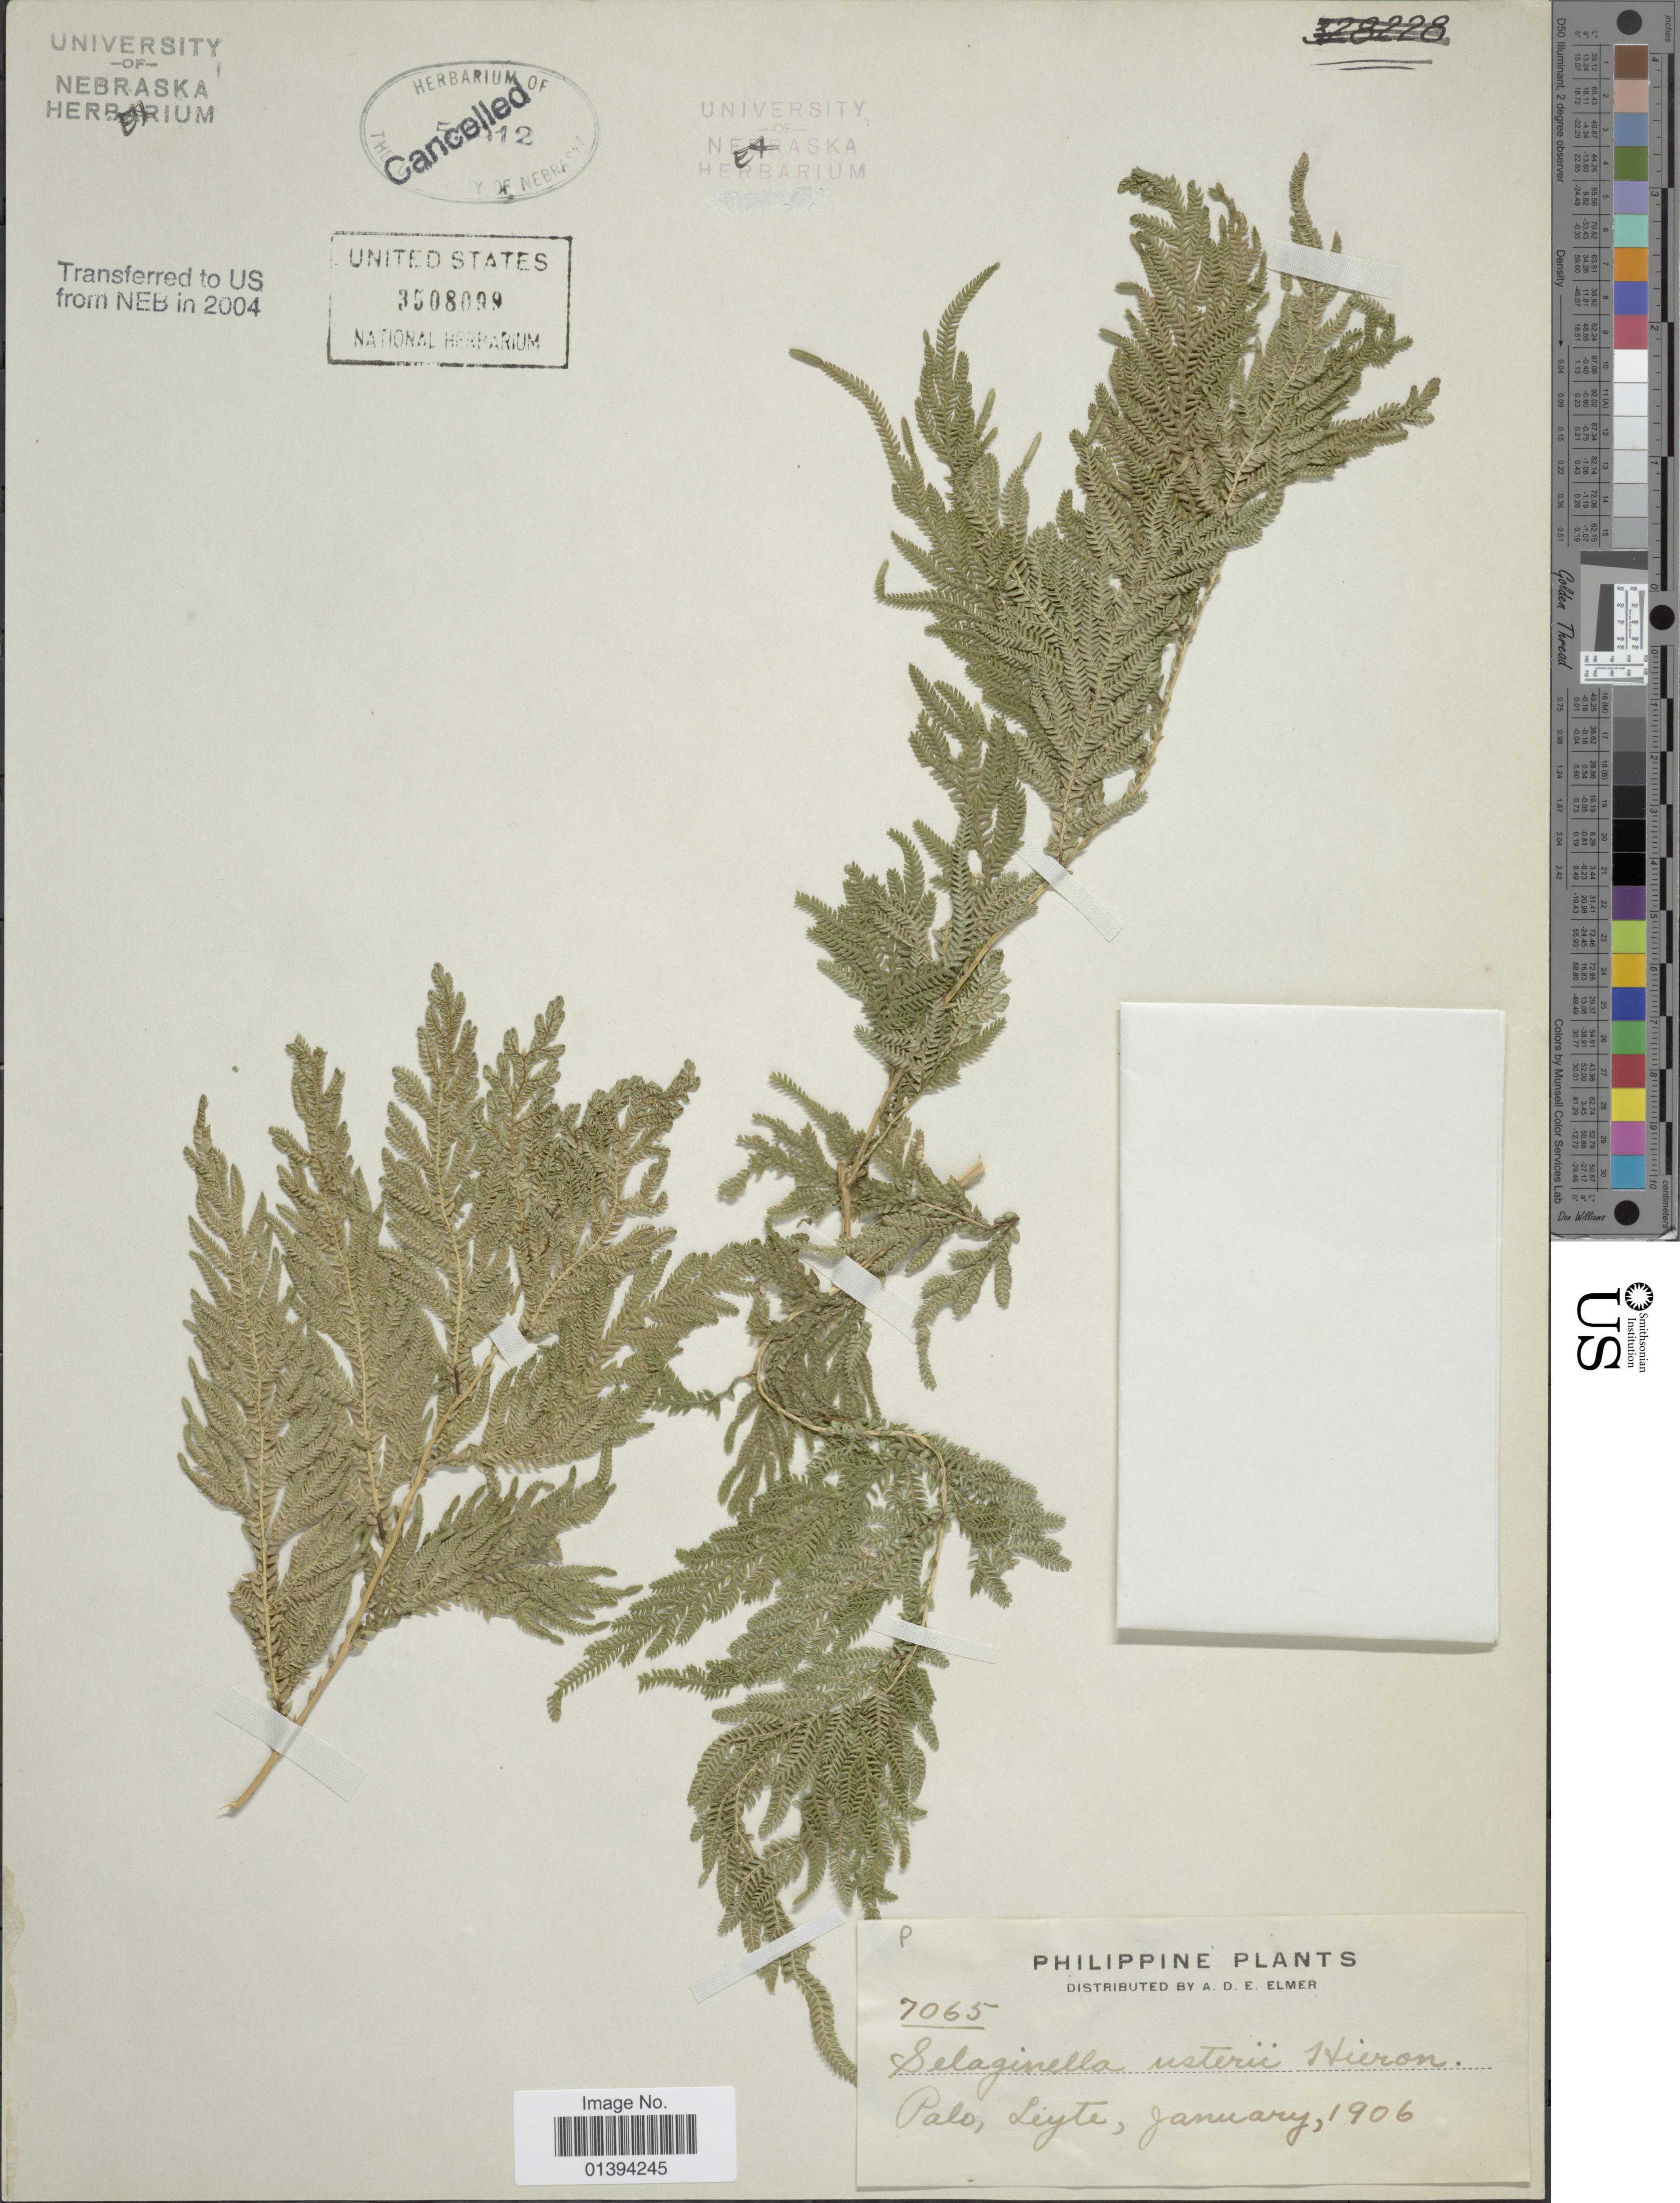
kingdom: Plantae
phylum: Tracheophyta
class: Lycopodiopsida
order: Selaginellales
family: Selaginellaceae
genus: Selaginella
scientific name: Selaginella usterii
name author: Hieron.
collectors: A. D. E. Elmer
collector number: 7065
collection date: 1906-01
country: Philippines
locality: Palo, Leyte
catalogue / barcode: US 3508098